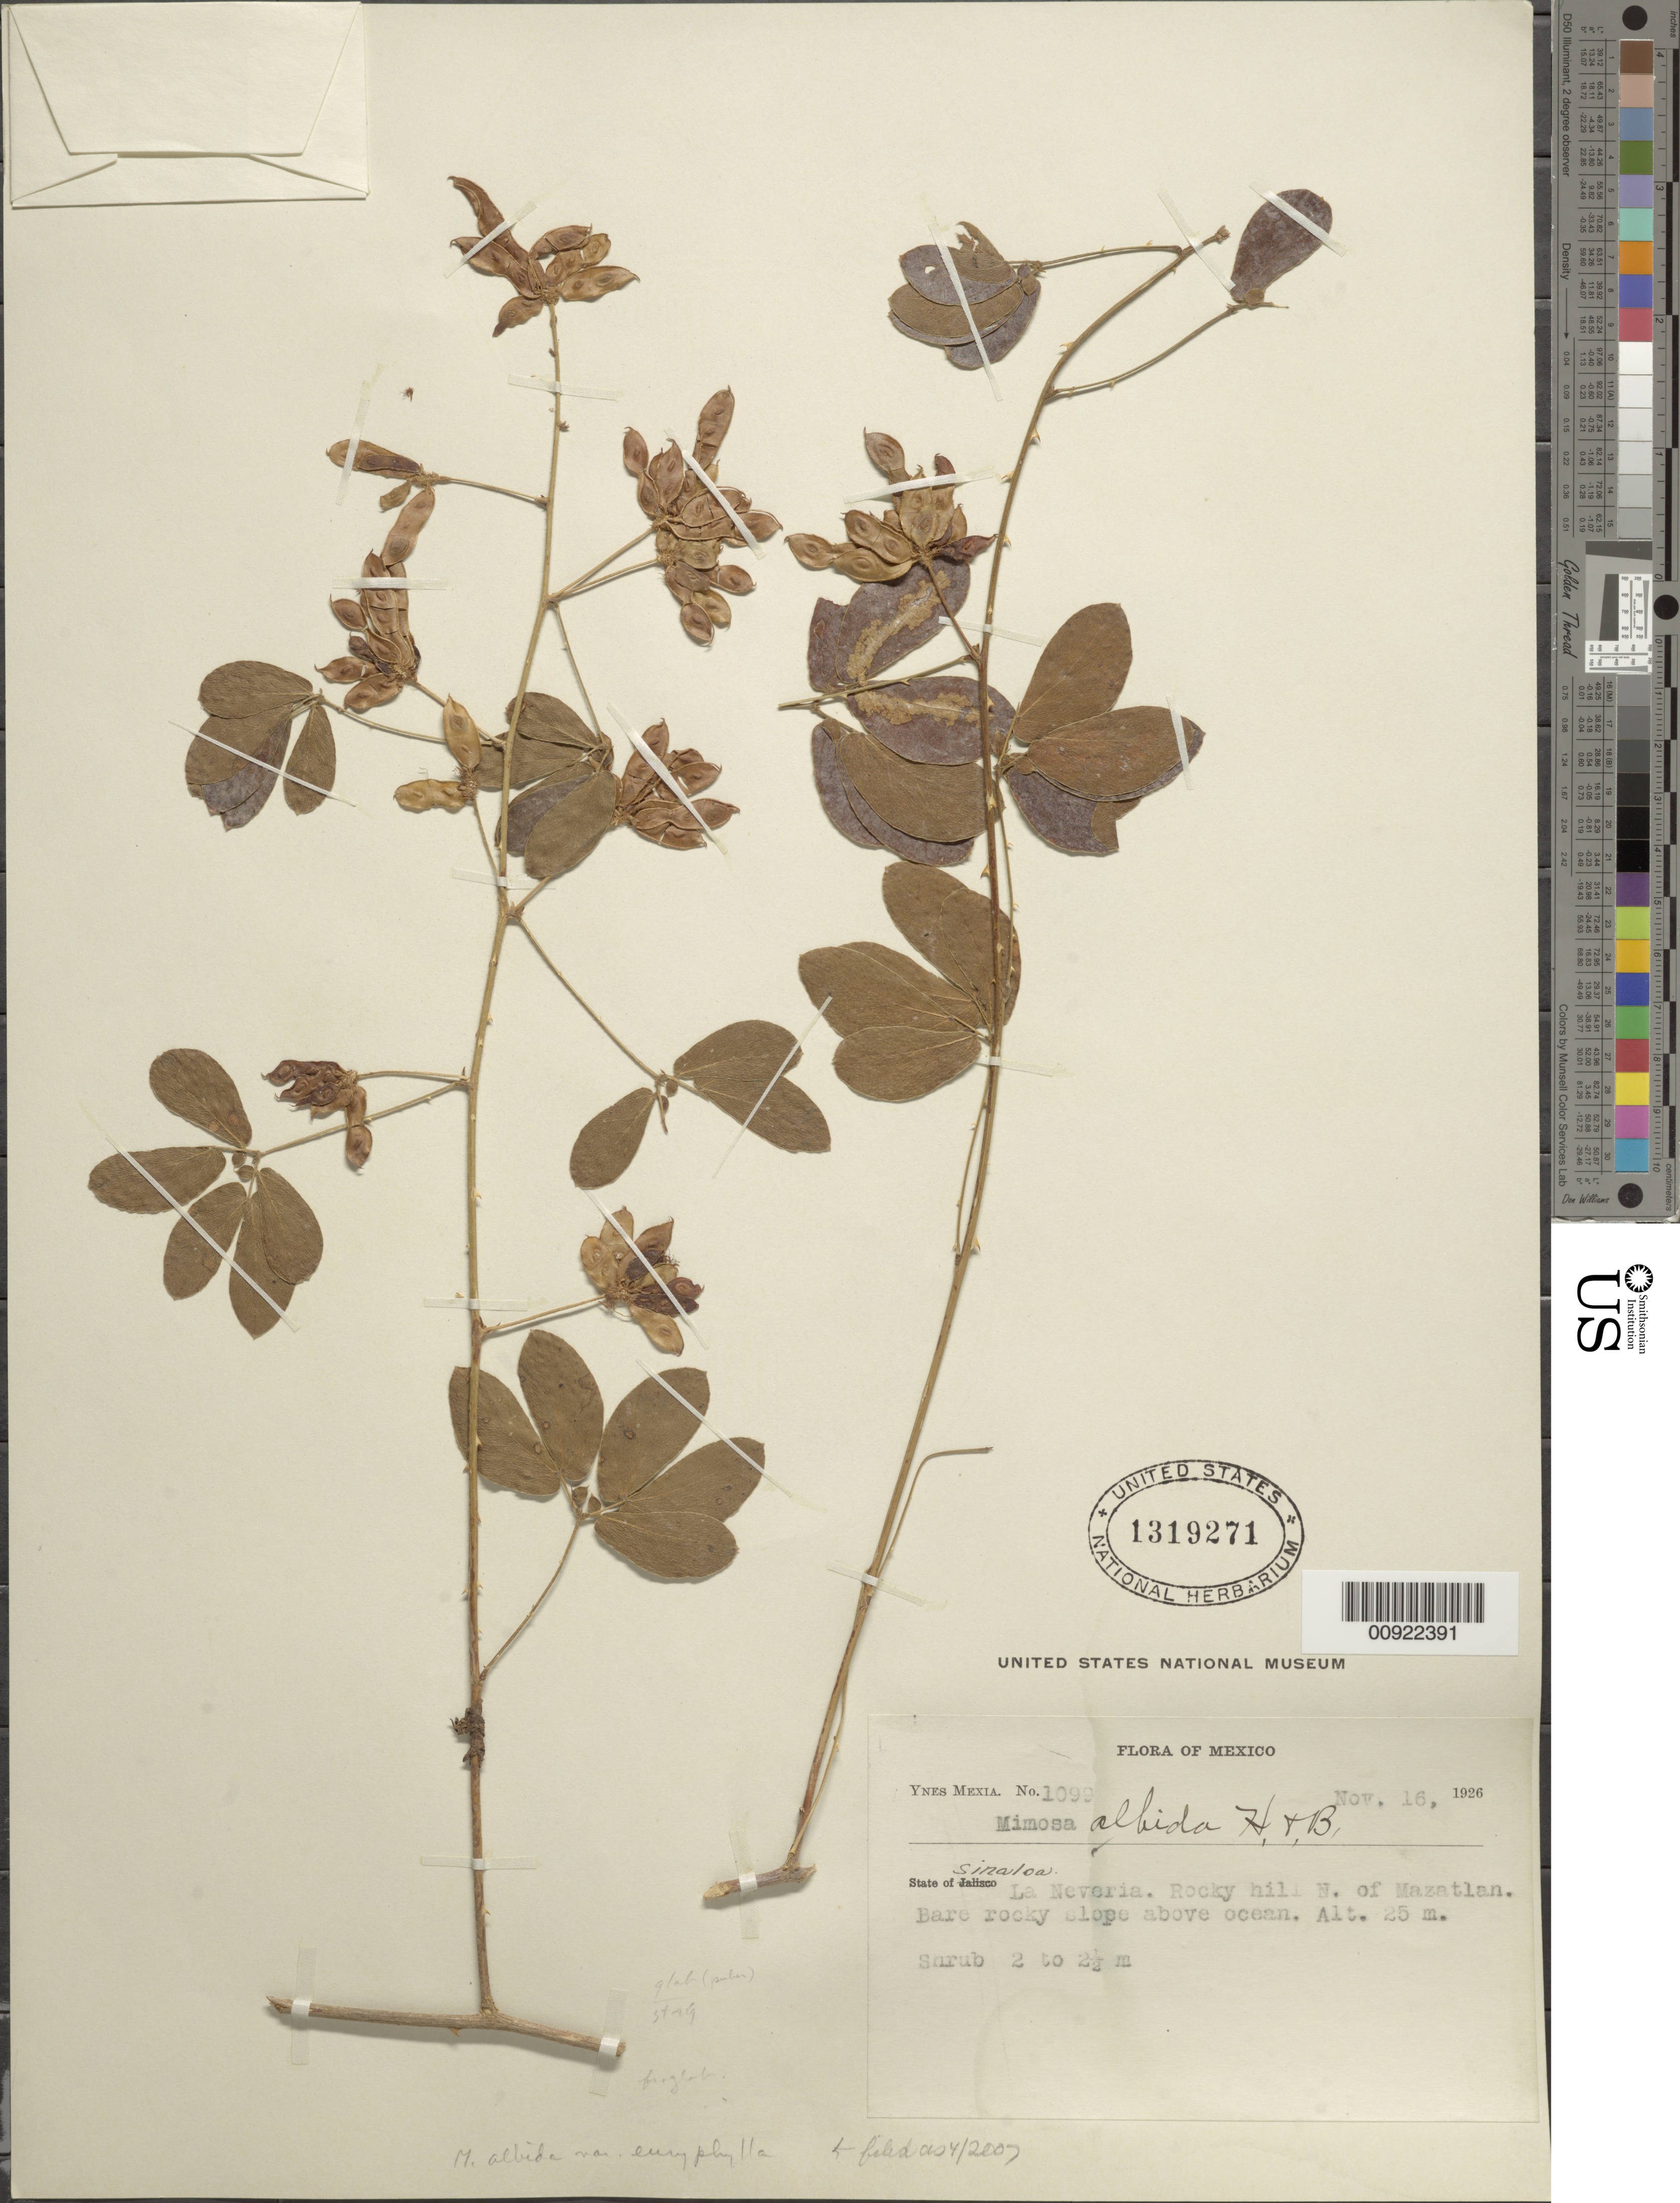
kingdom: Plantae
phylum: Tracheophyta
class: Magnoliopsida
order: Fabales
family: Fabaceae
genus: Mimosa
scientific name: Mimosa albida var. euryphylla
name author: B.L. Rob.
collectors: Y. Mexia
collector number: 1099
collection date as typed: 16 Nov 1926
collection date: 1926-11-16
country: Mexico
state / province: Sinaloa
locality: State Sinaloa: La Nevería. Rocky hill N of Mazatlán.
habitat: Bare rocky slope above ocean.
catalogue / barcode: US 1319271